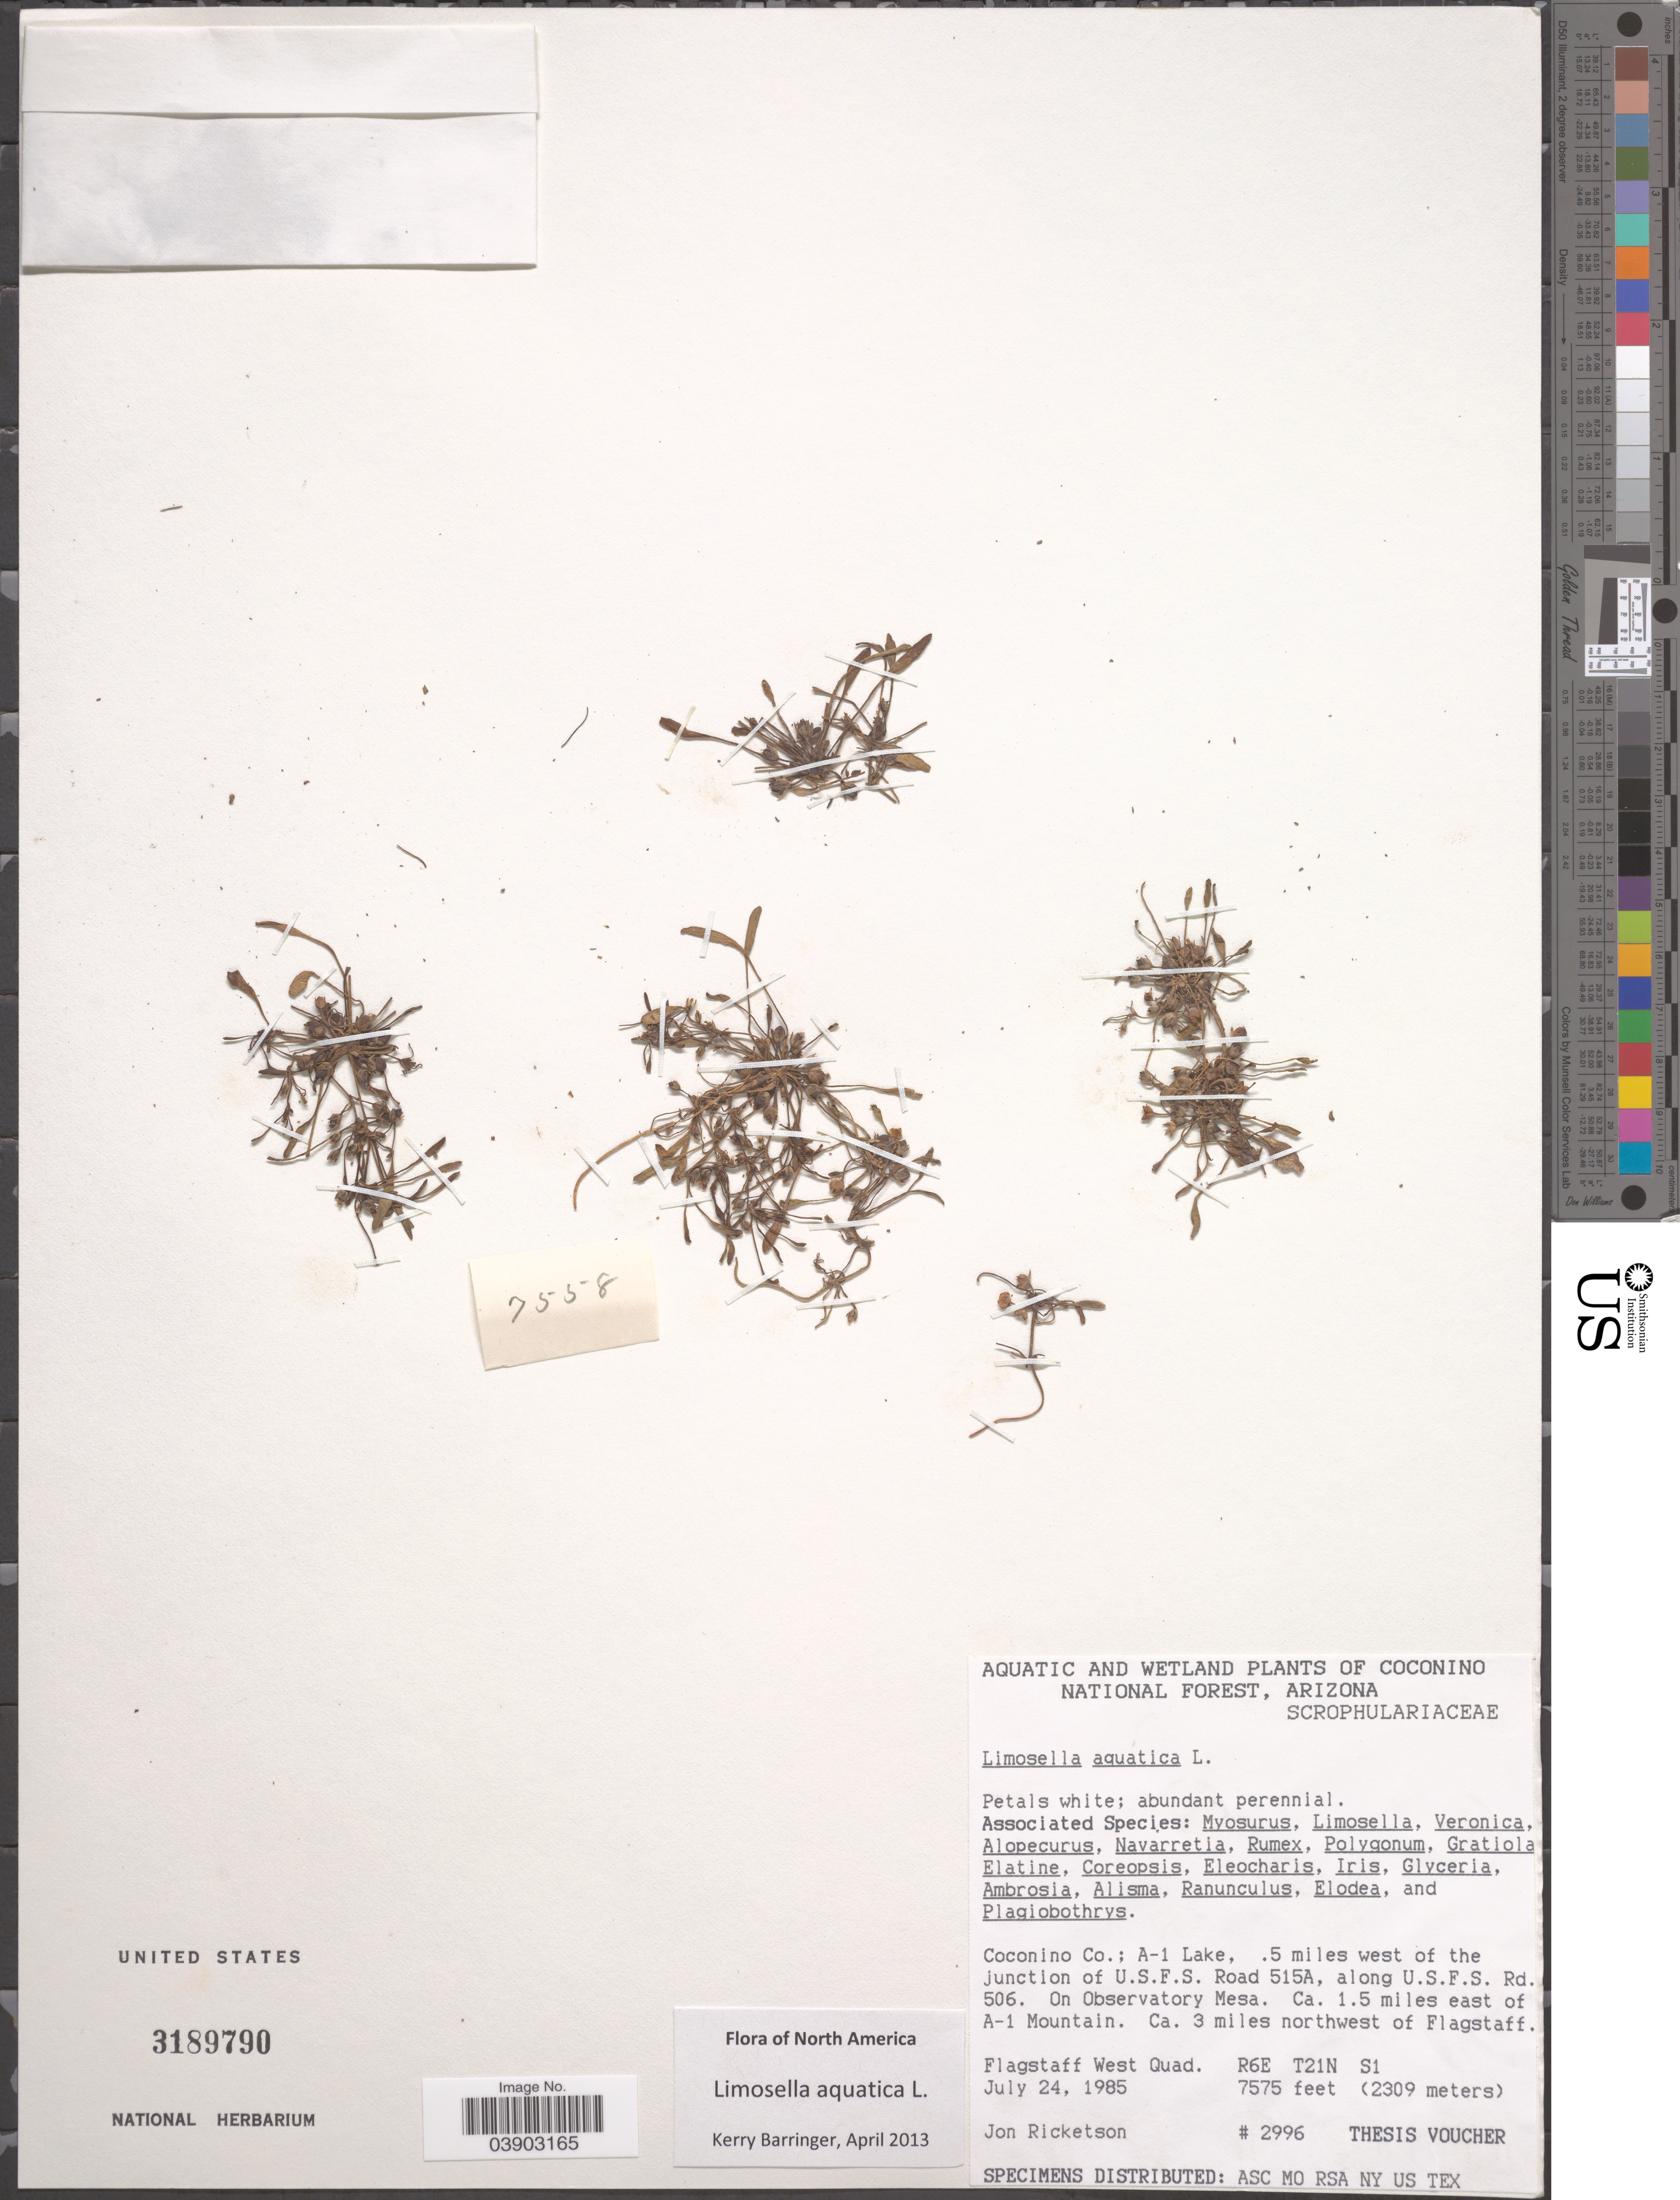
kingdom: Plantae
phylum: Tracheophyta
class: Magnoliopsida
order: Lamiales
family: Scrophulariaceae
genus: Limosella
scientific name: Limosella aquatica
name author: L.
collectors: J. Ricketson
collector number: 2996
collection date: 1985-07-24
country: United States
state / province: Arizona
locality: Aquatic and Wetland of Coconino National Forest. Coconino Co.; A-1 Lake, . 5 miles west of the junction of U.S.F.S. Road 515A, along U.S.F.S. Rd. 506. On Observatory Mesa. Ca. 1.5 miles east of A-1 Mountain. Ca. 3 miles northwest of Flagstaff. Flagstaff West Quad. R6E T21N S1.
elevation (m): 2309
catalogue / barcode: US 3189790